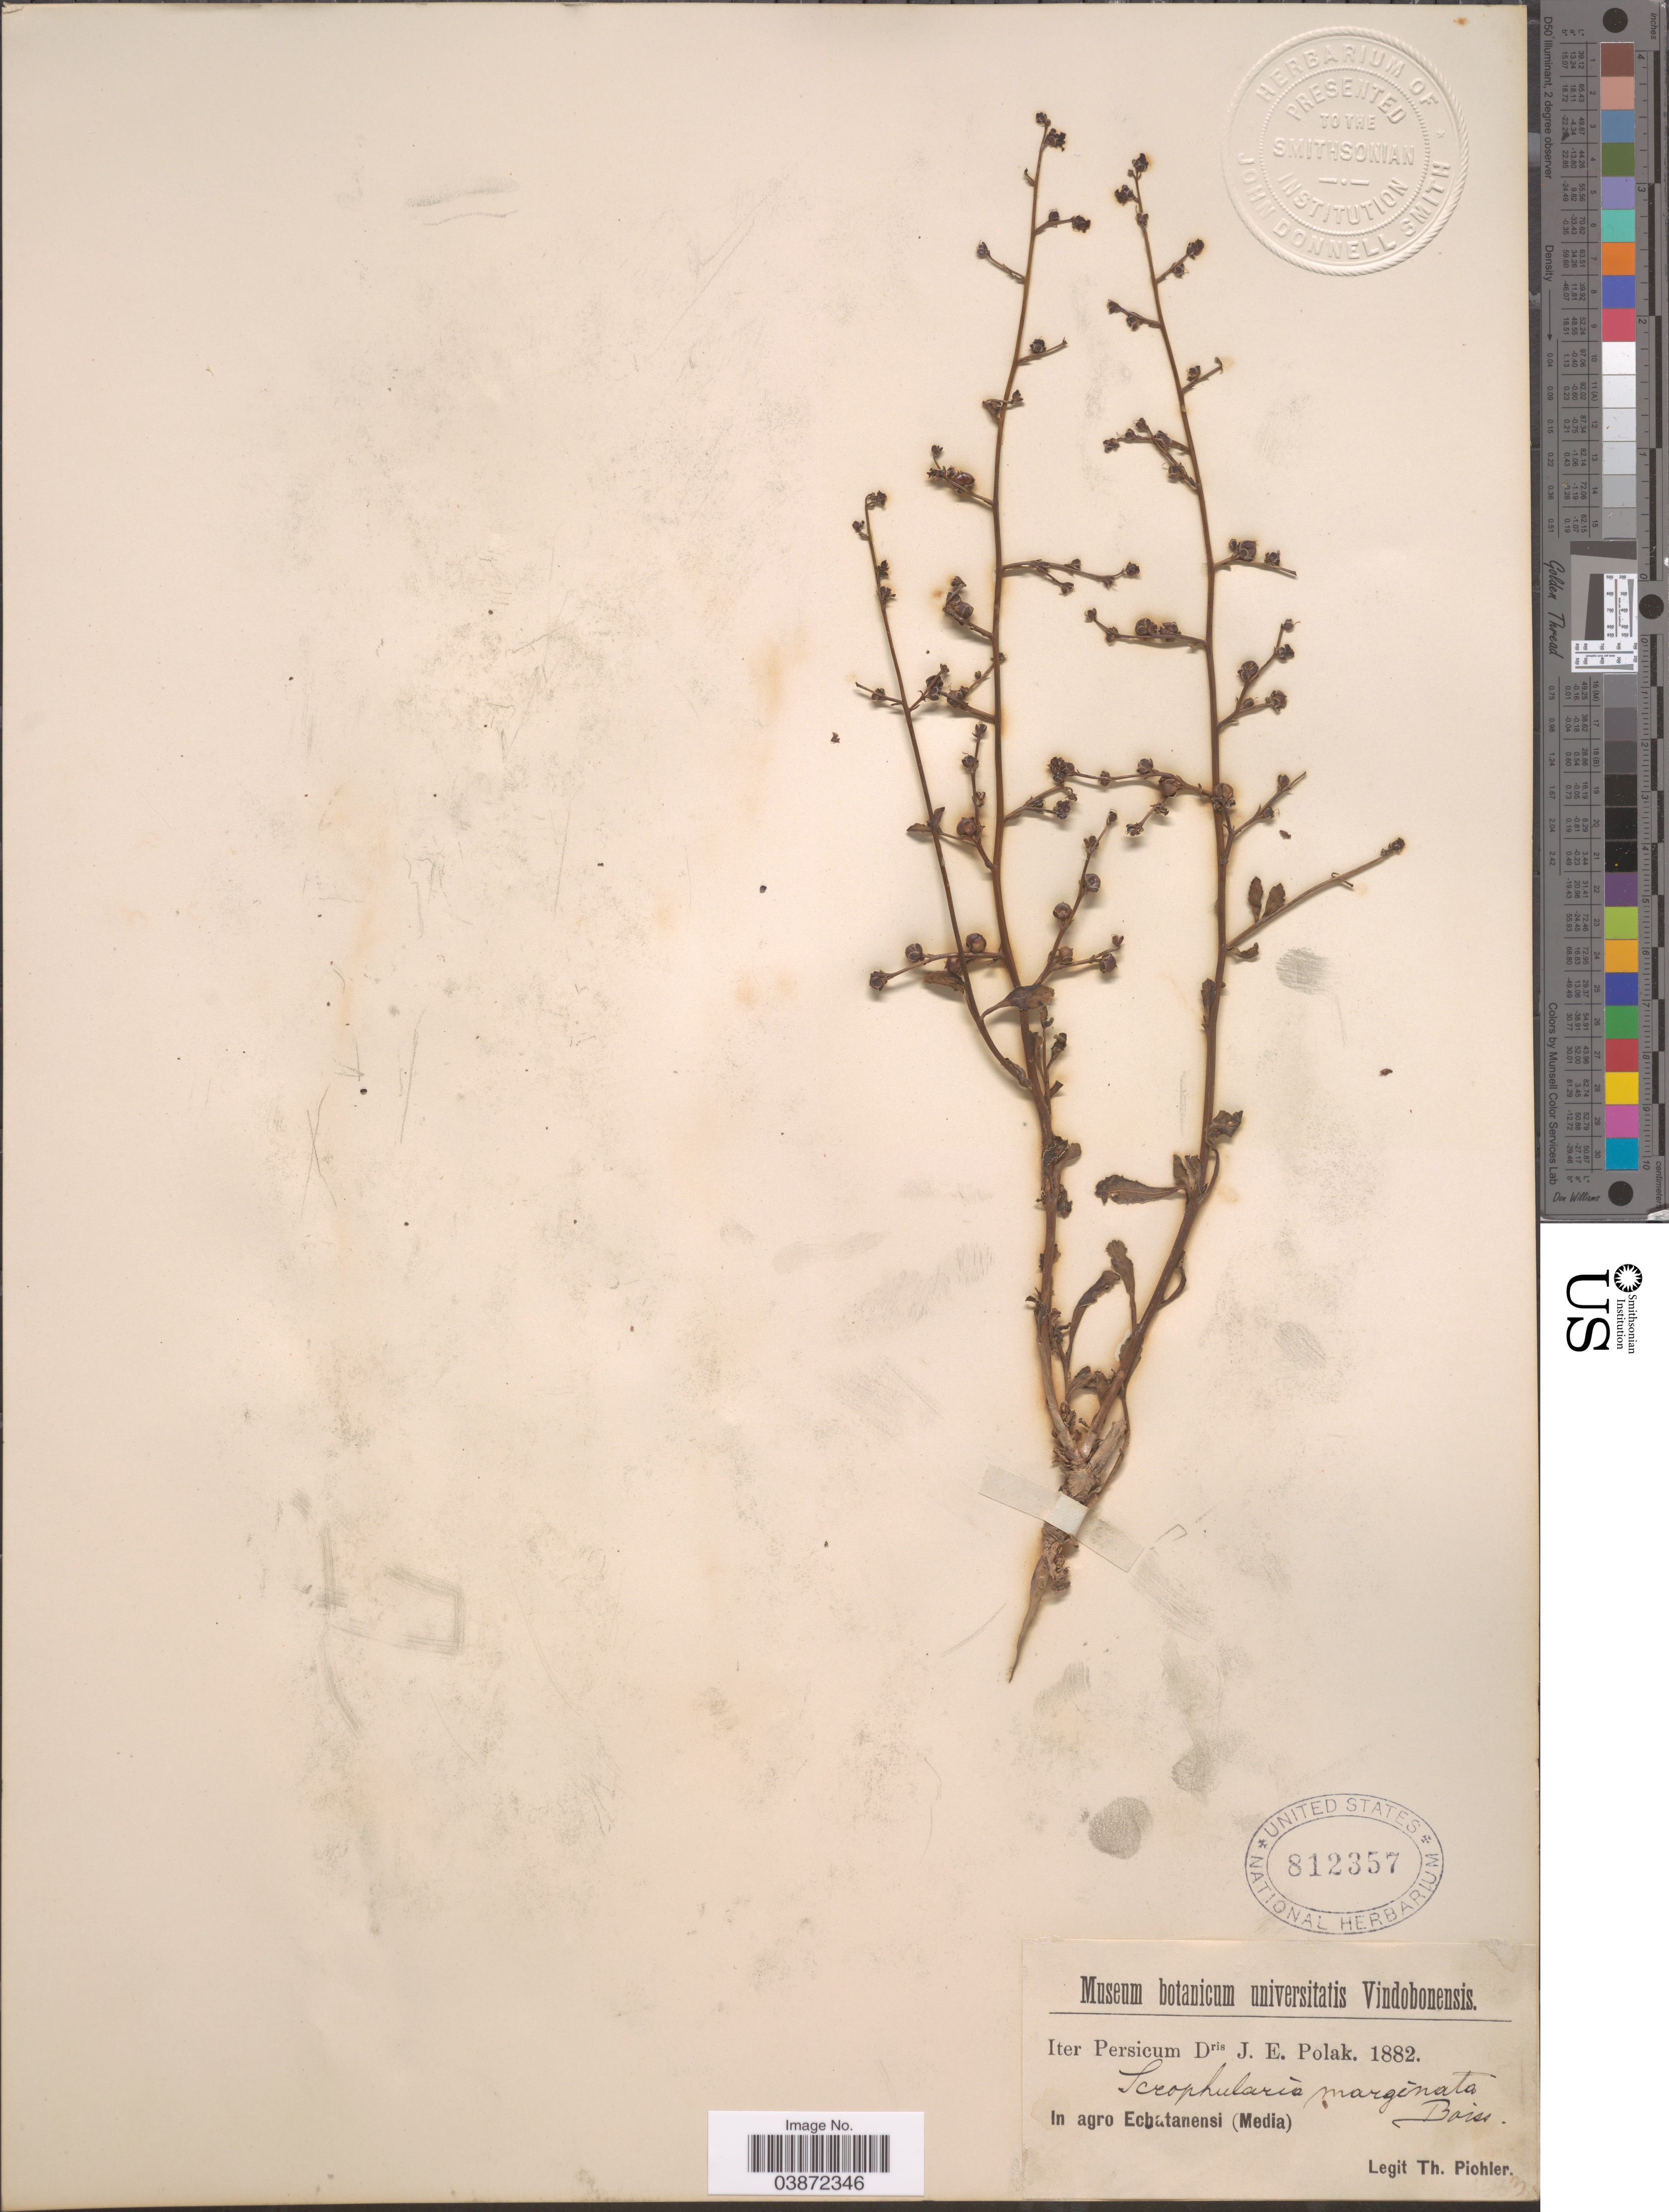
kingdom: Plantae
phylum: Tracheophyta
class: Magnoliopsida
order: Lamiales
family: Scrophulariaceae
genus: Scrophularia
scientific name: Scrophularia deserti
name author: Delile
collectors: T. Pichler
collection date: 1882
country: Iran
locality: Iter Persicum. In agro Echatanensi (Media).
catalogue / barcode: US 812357